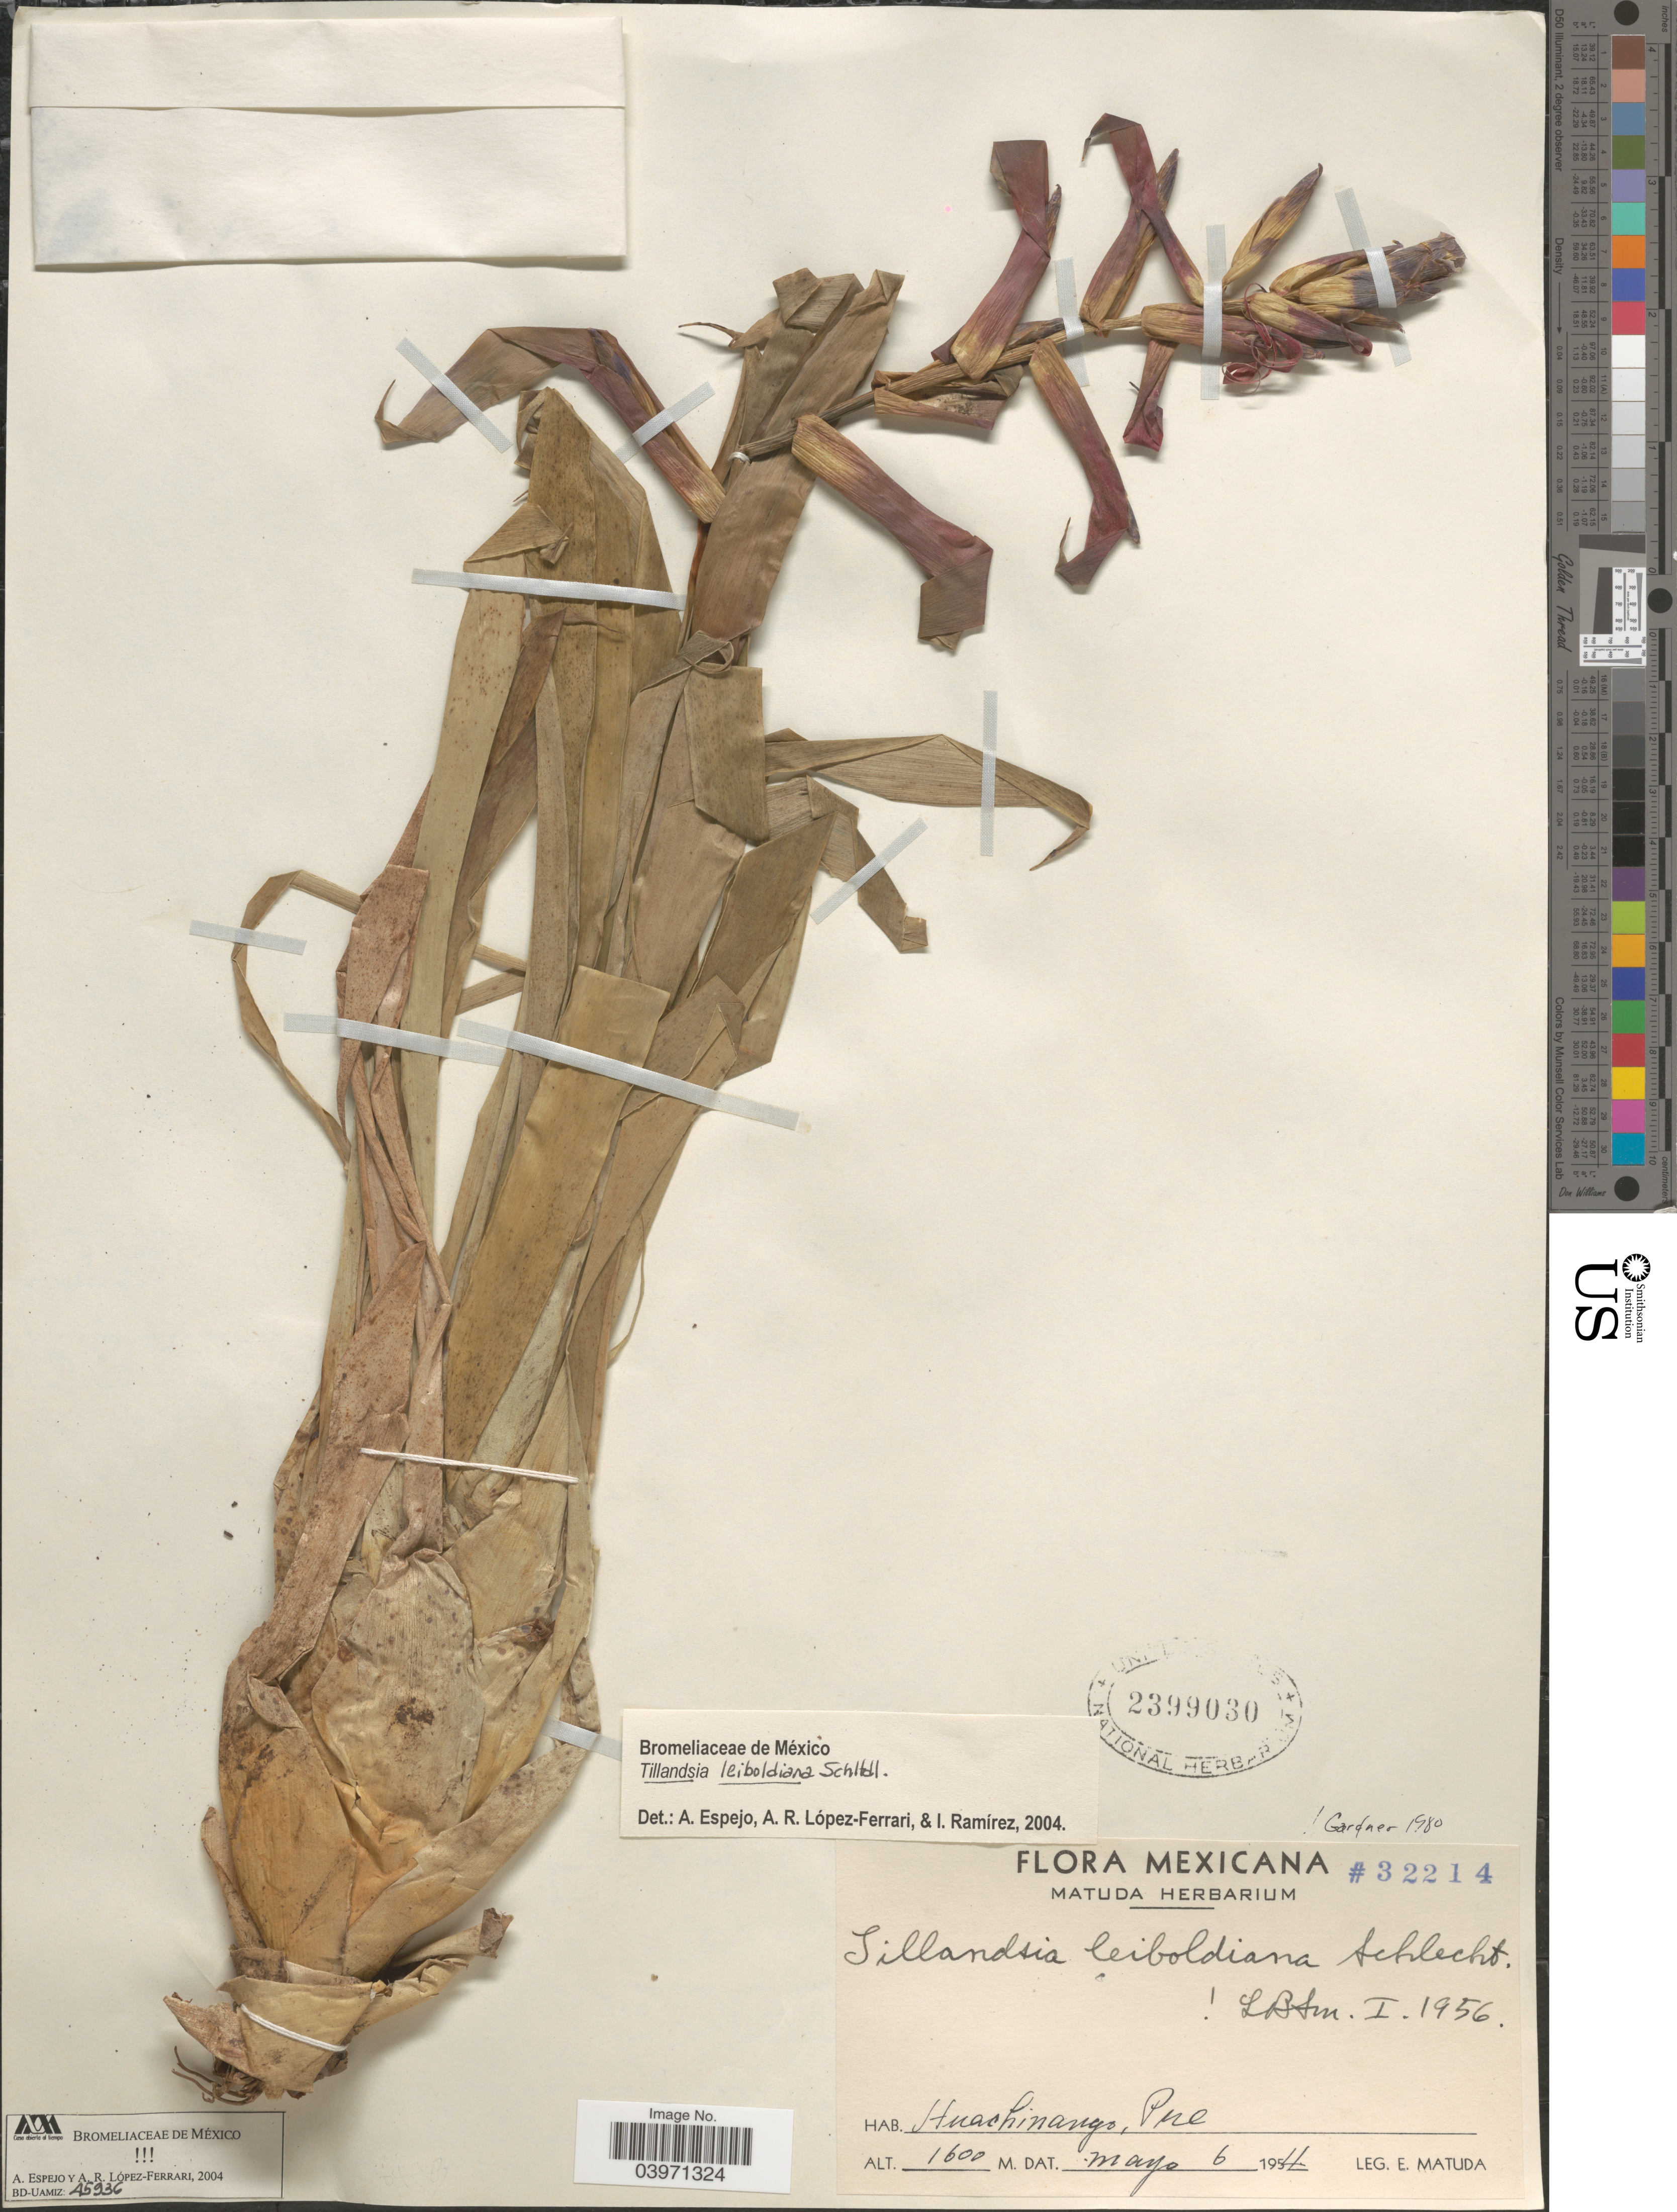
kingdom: Plantae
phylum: Tracheophyta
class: Liliopsida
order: Poales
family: Bromeliaceae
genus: Tillandsia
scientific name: Tillandsia leiboldiana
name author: Schltdl.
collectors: E. Matuda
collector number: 32214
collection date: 1954-05-06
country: Mexico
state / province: Puebla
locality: Huachinango.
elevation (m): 1600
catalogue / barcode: US 2399030